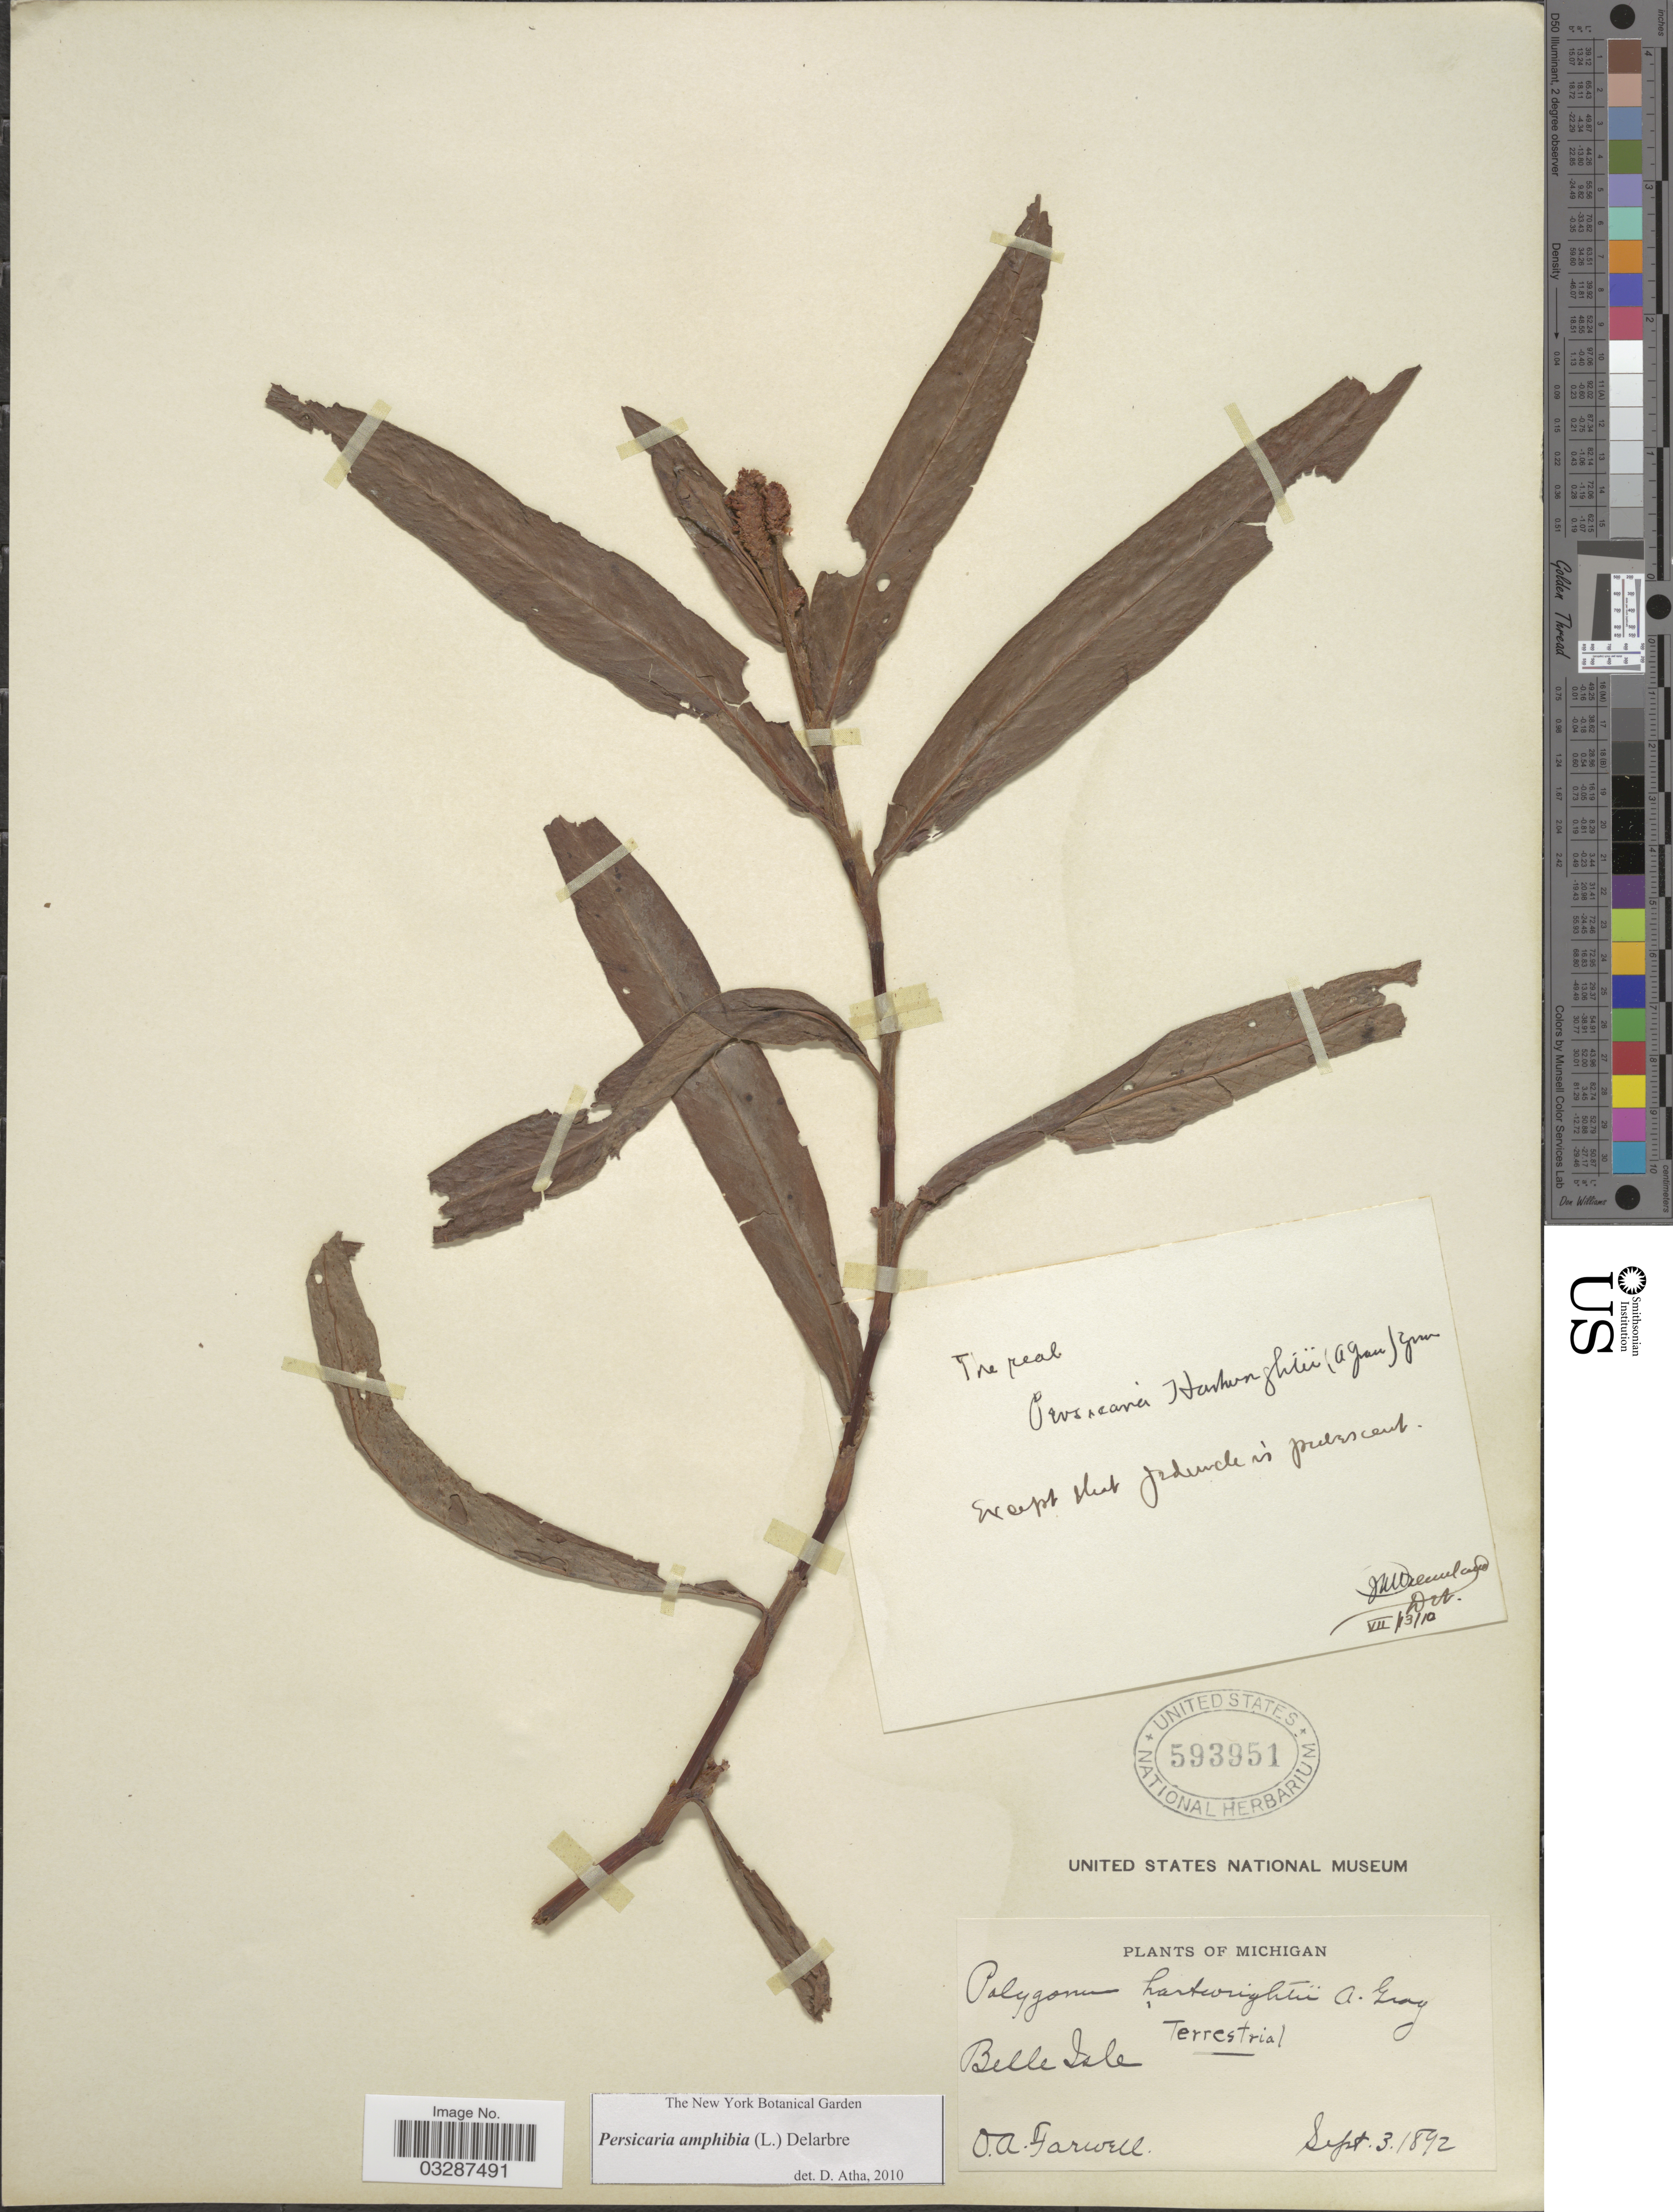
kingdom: Plantae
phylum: Tracheophyta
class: Magnoliopsida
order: Caryophyllales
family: Polygonaceae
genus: Persicaria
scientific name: Persicaria amphibia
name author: (L.) Delarbre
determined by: Atha, D. E.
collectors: O. Farwell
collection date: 1892-09-03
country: United States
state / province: Michigan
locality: Belle Isle.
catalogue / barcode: US 593951